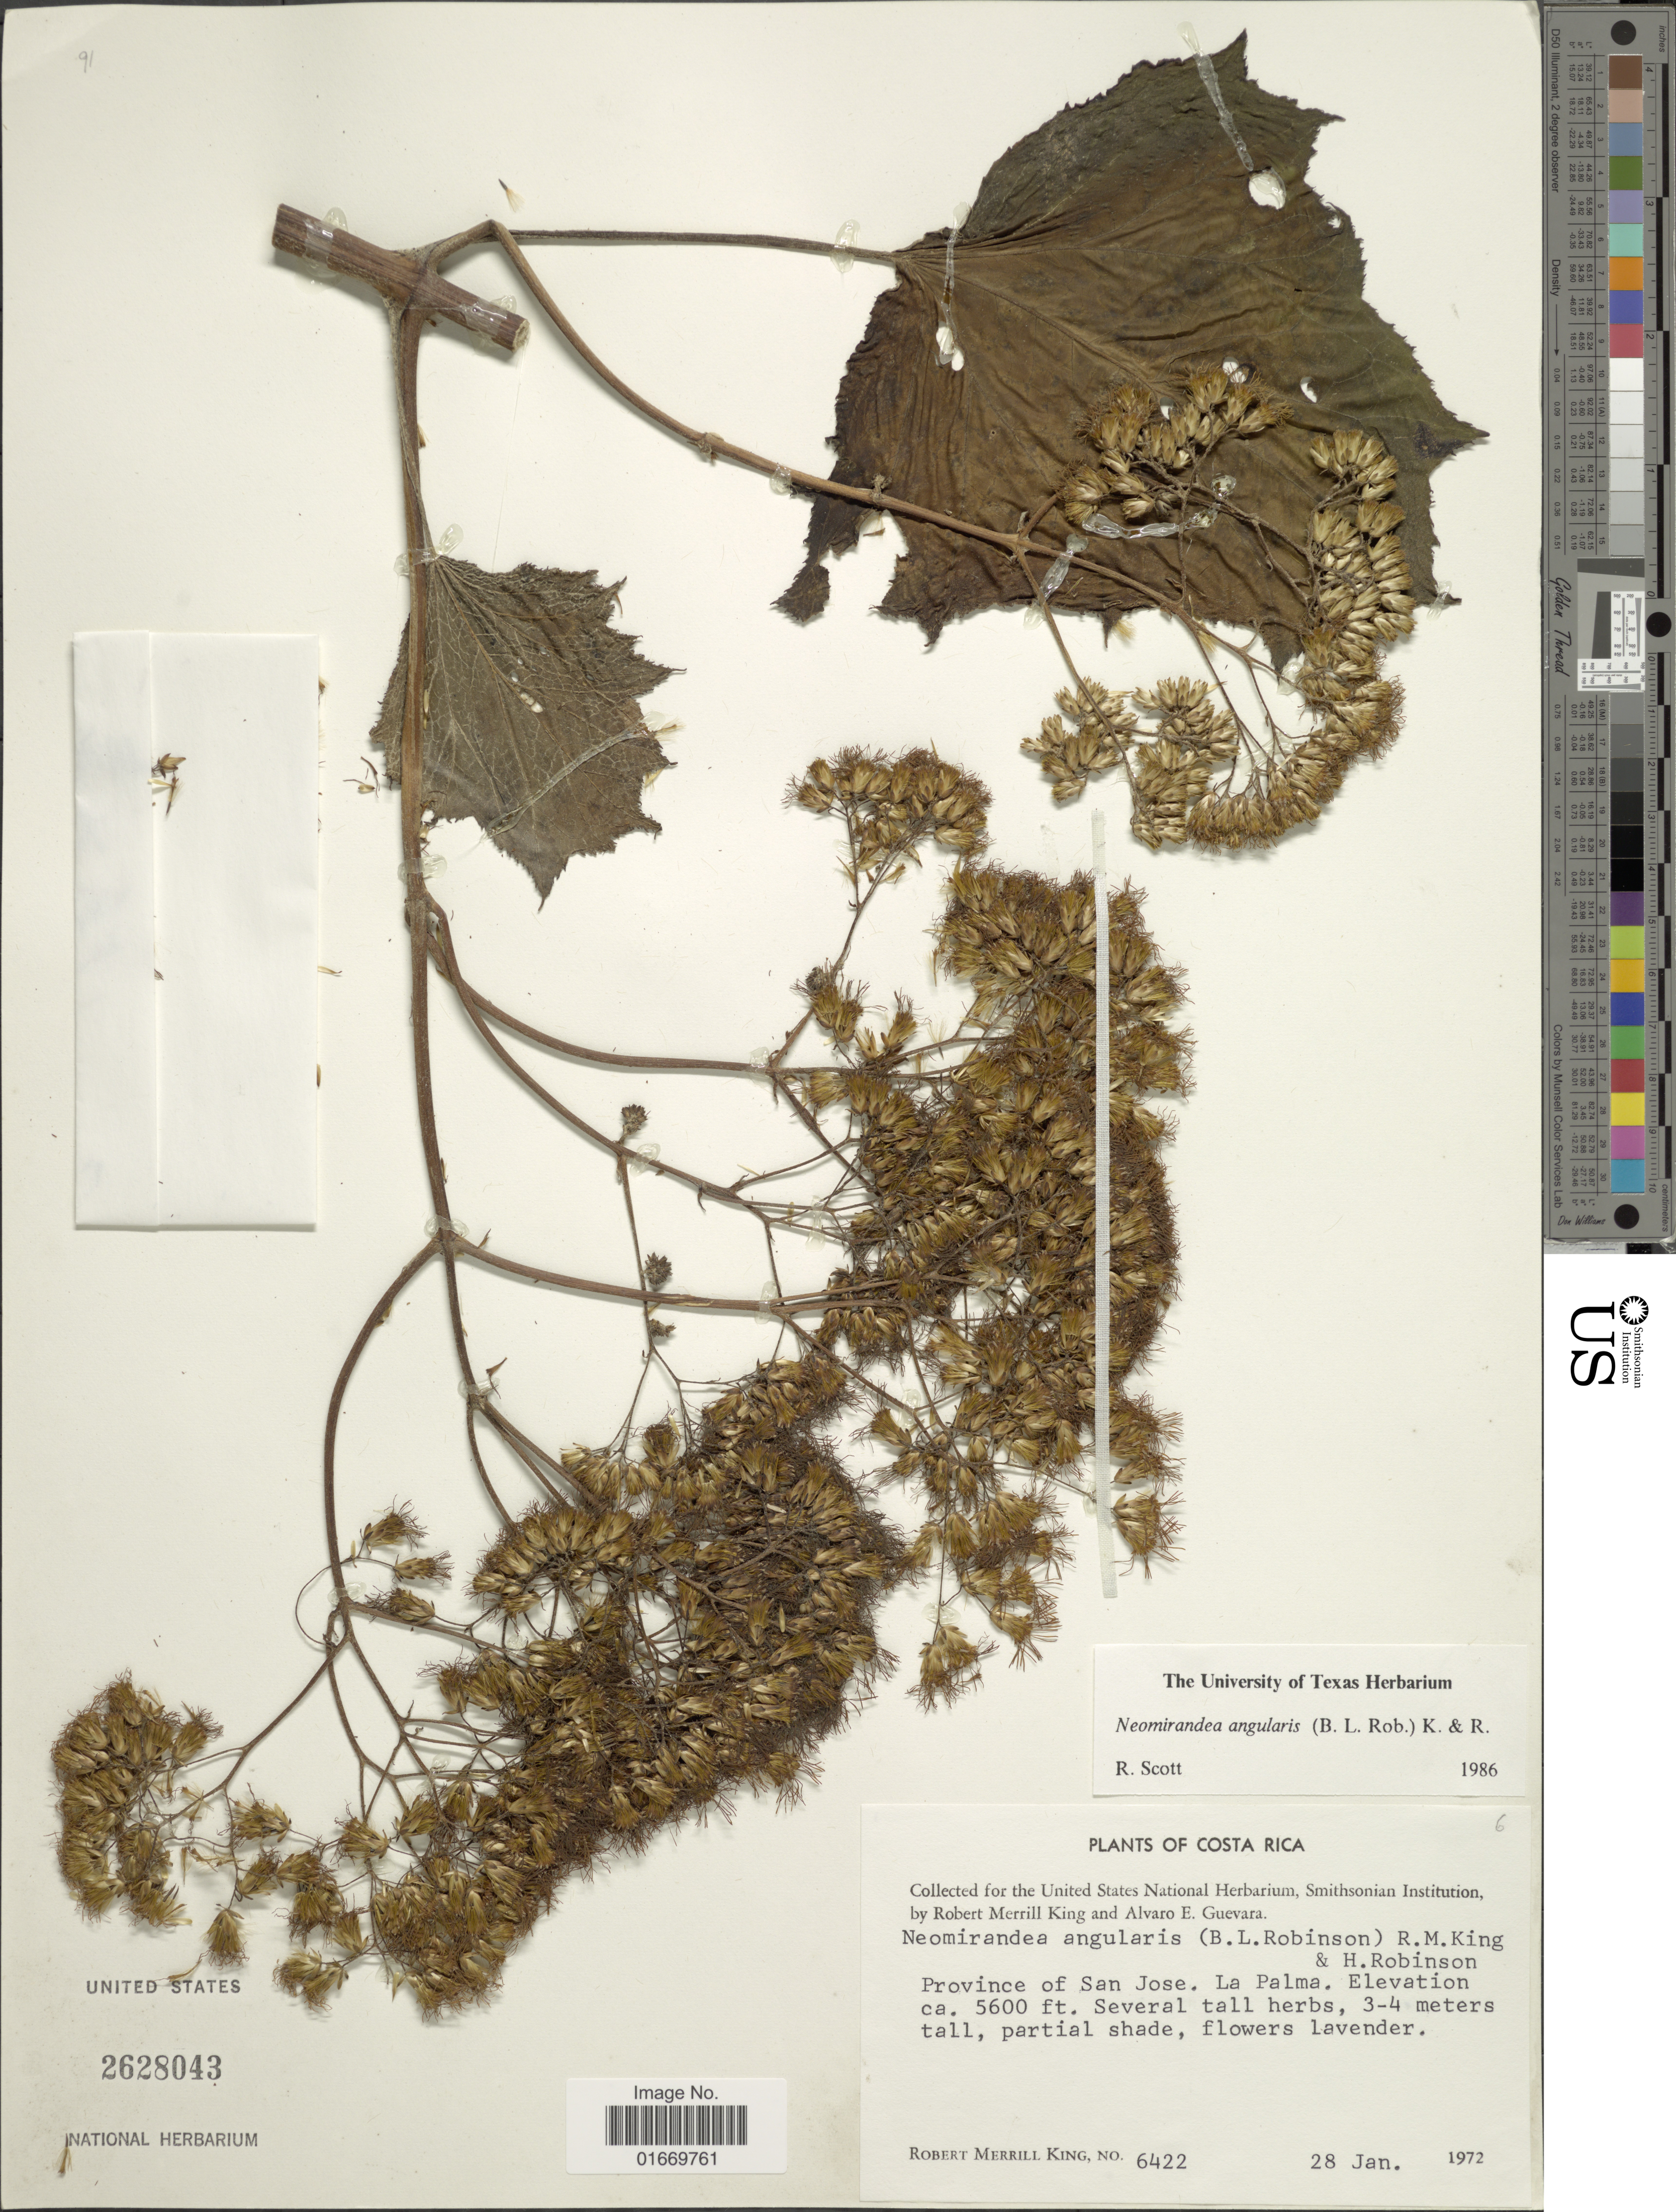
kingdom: Plantae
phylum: Tracheophyta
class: Magnoliopsida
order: Asterales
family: Asteraceae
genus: Neomirandea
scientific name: Neomirandea angularis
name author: (B.L. Rob.) R.M. King & H. Rob.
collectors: R. M. King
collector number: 6422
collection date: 1972-01-28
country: Costa Rica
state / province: San José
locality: Costa Rica. Province of San Jose. La Palma.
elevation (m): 1707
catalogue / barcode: US 2628043